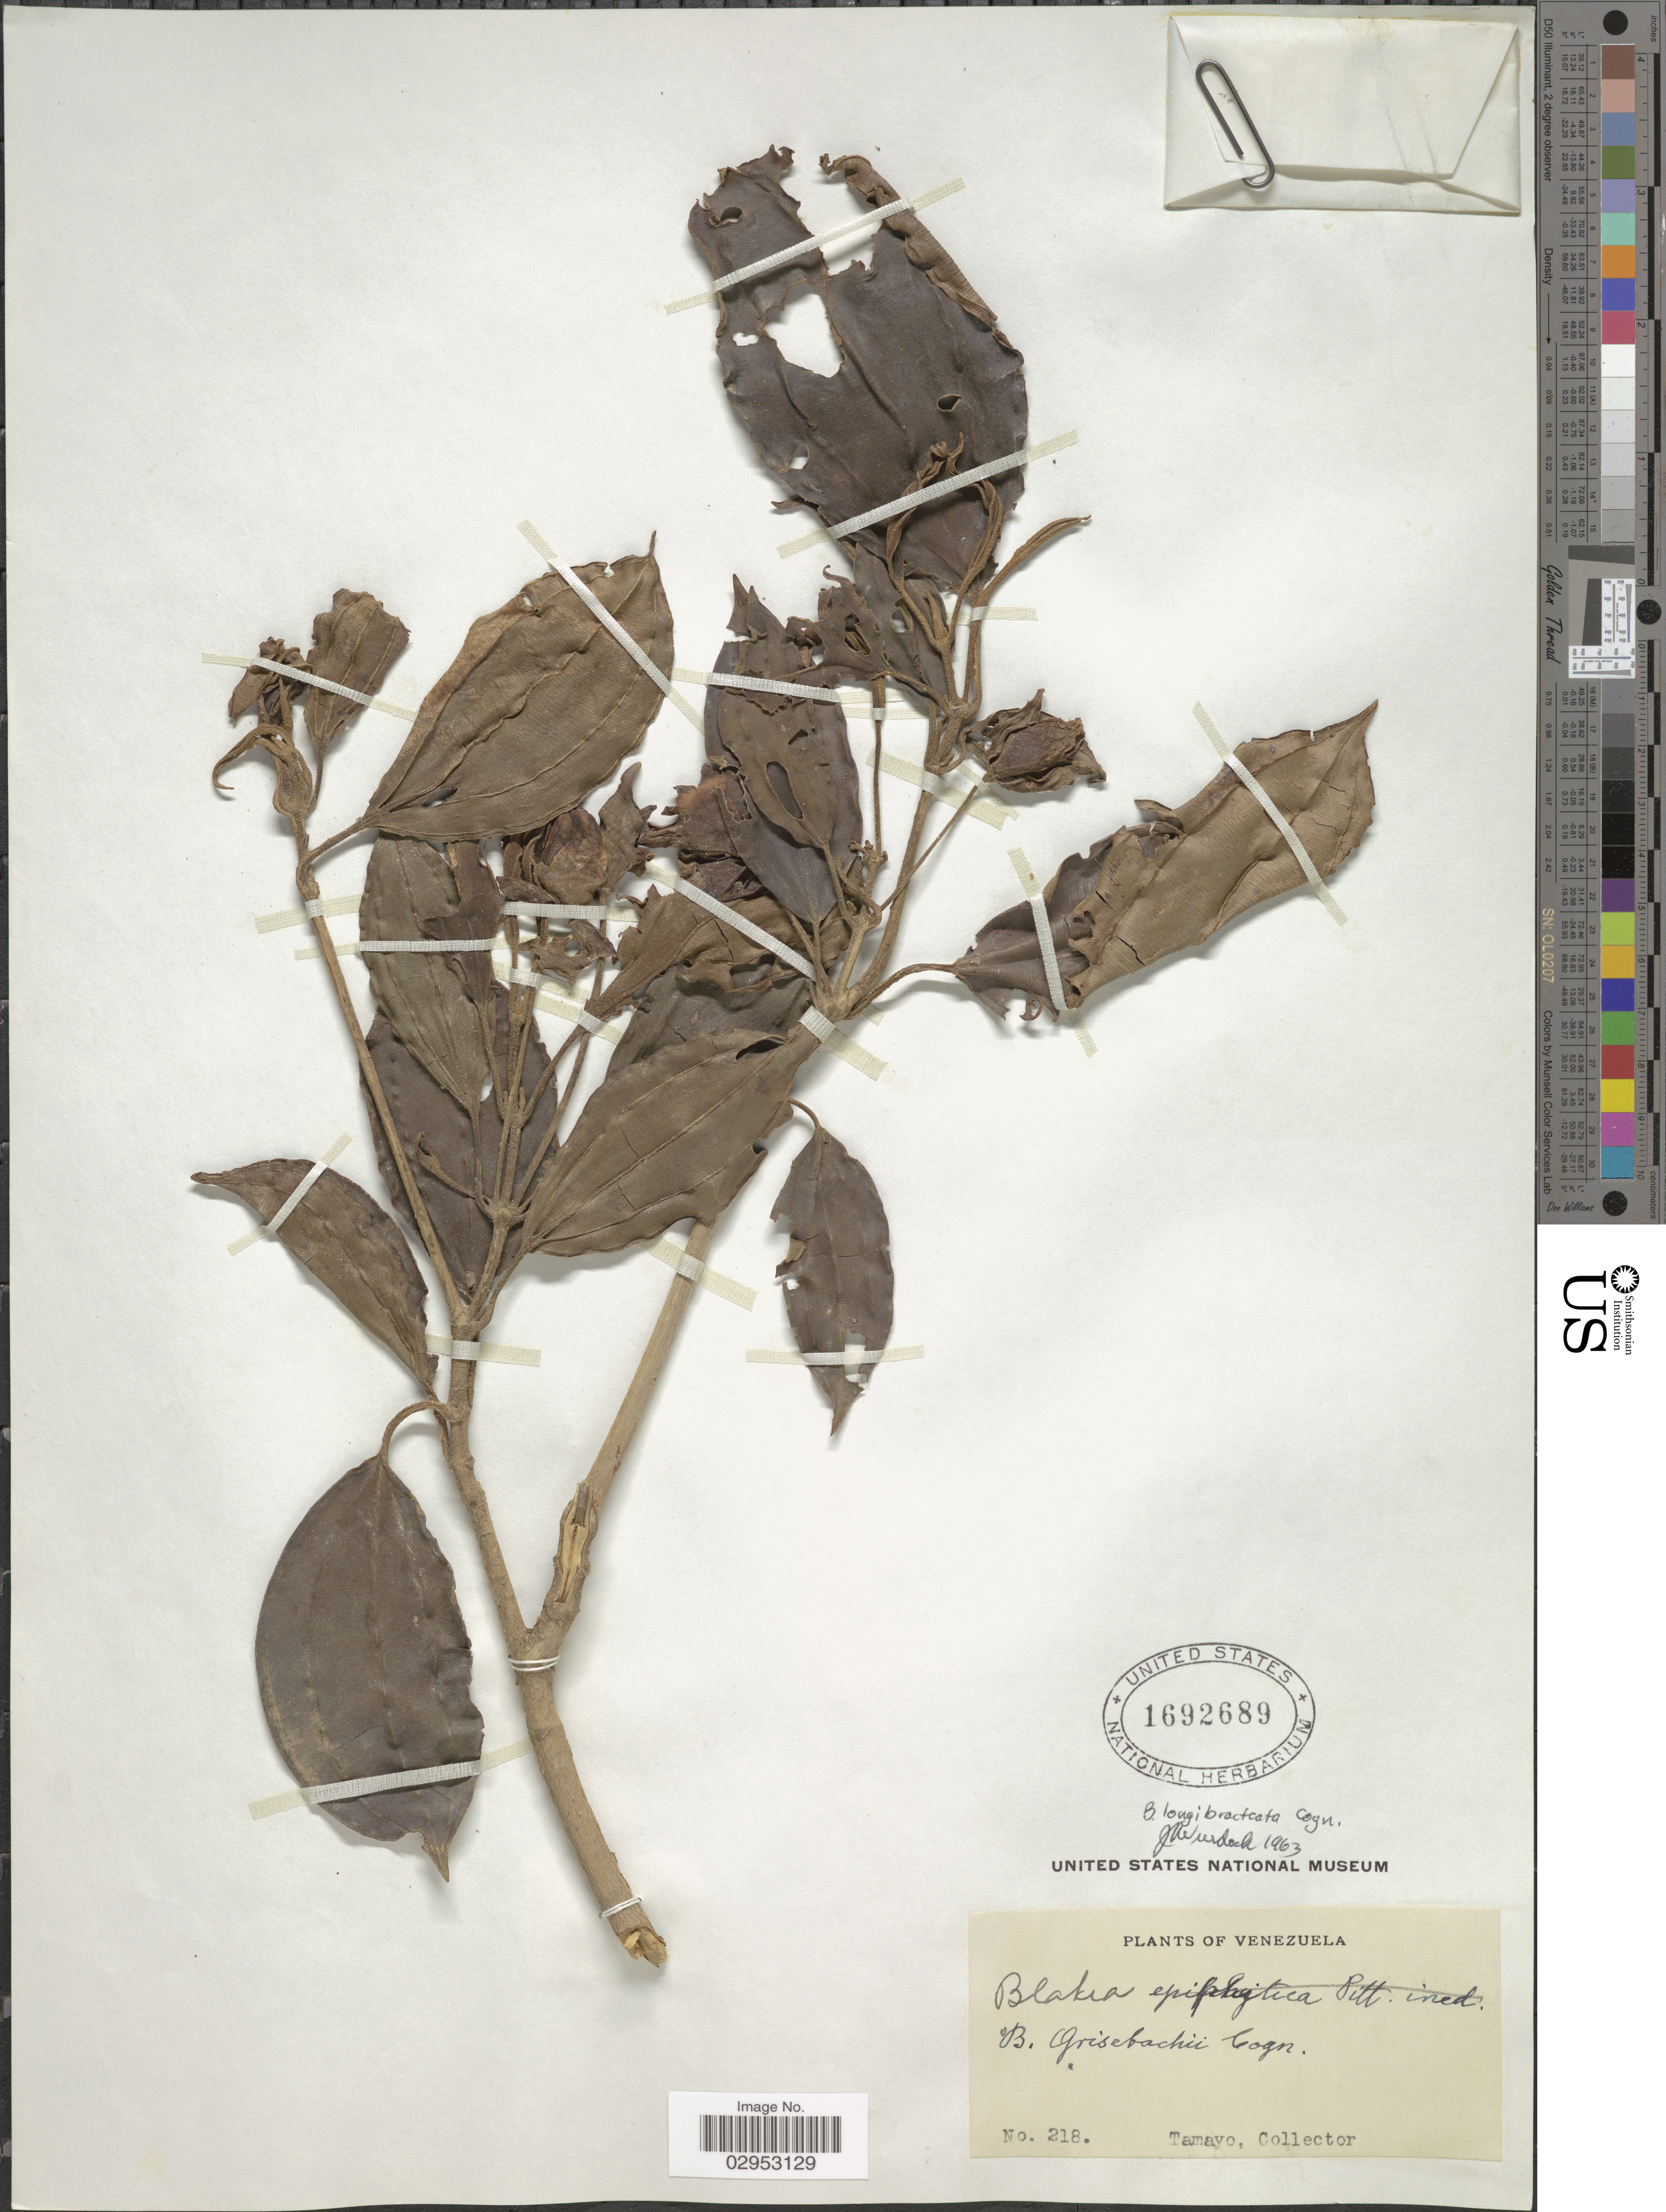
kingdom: Plantae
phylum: Tracheophyta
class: Magnoliopsida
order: Myrtales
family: Melastomataceae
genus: Blakea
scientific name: Blakea longibracteata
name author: Cogn.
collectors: -. Tamayo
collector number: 218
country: Venezuela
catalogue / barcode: US 1692689